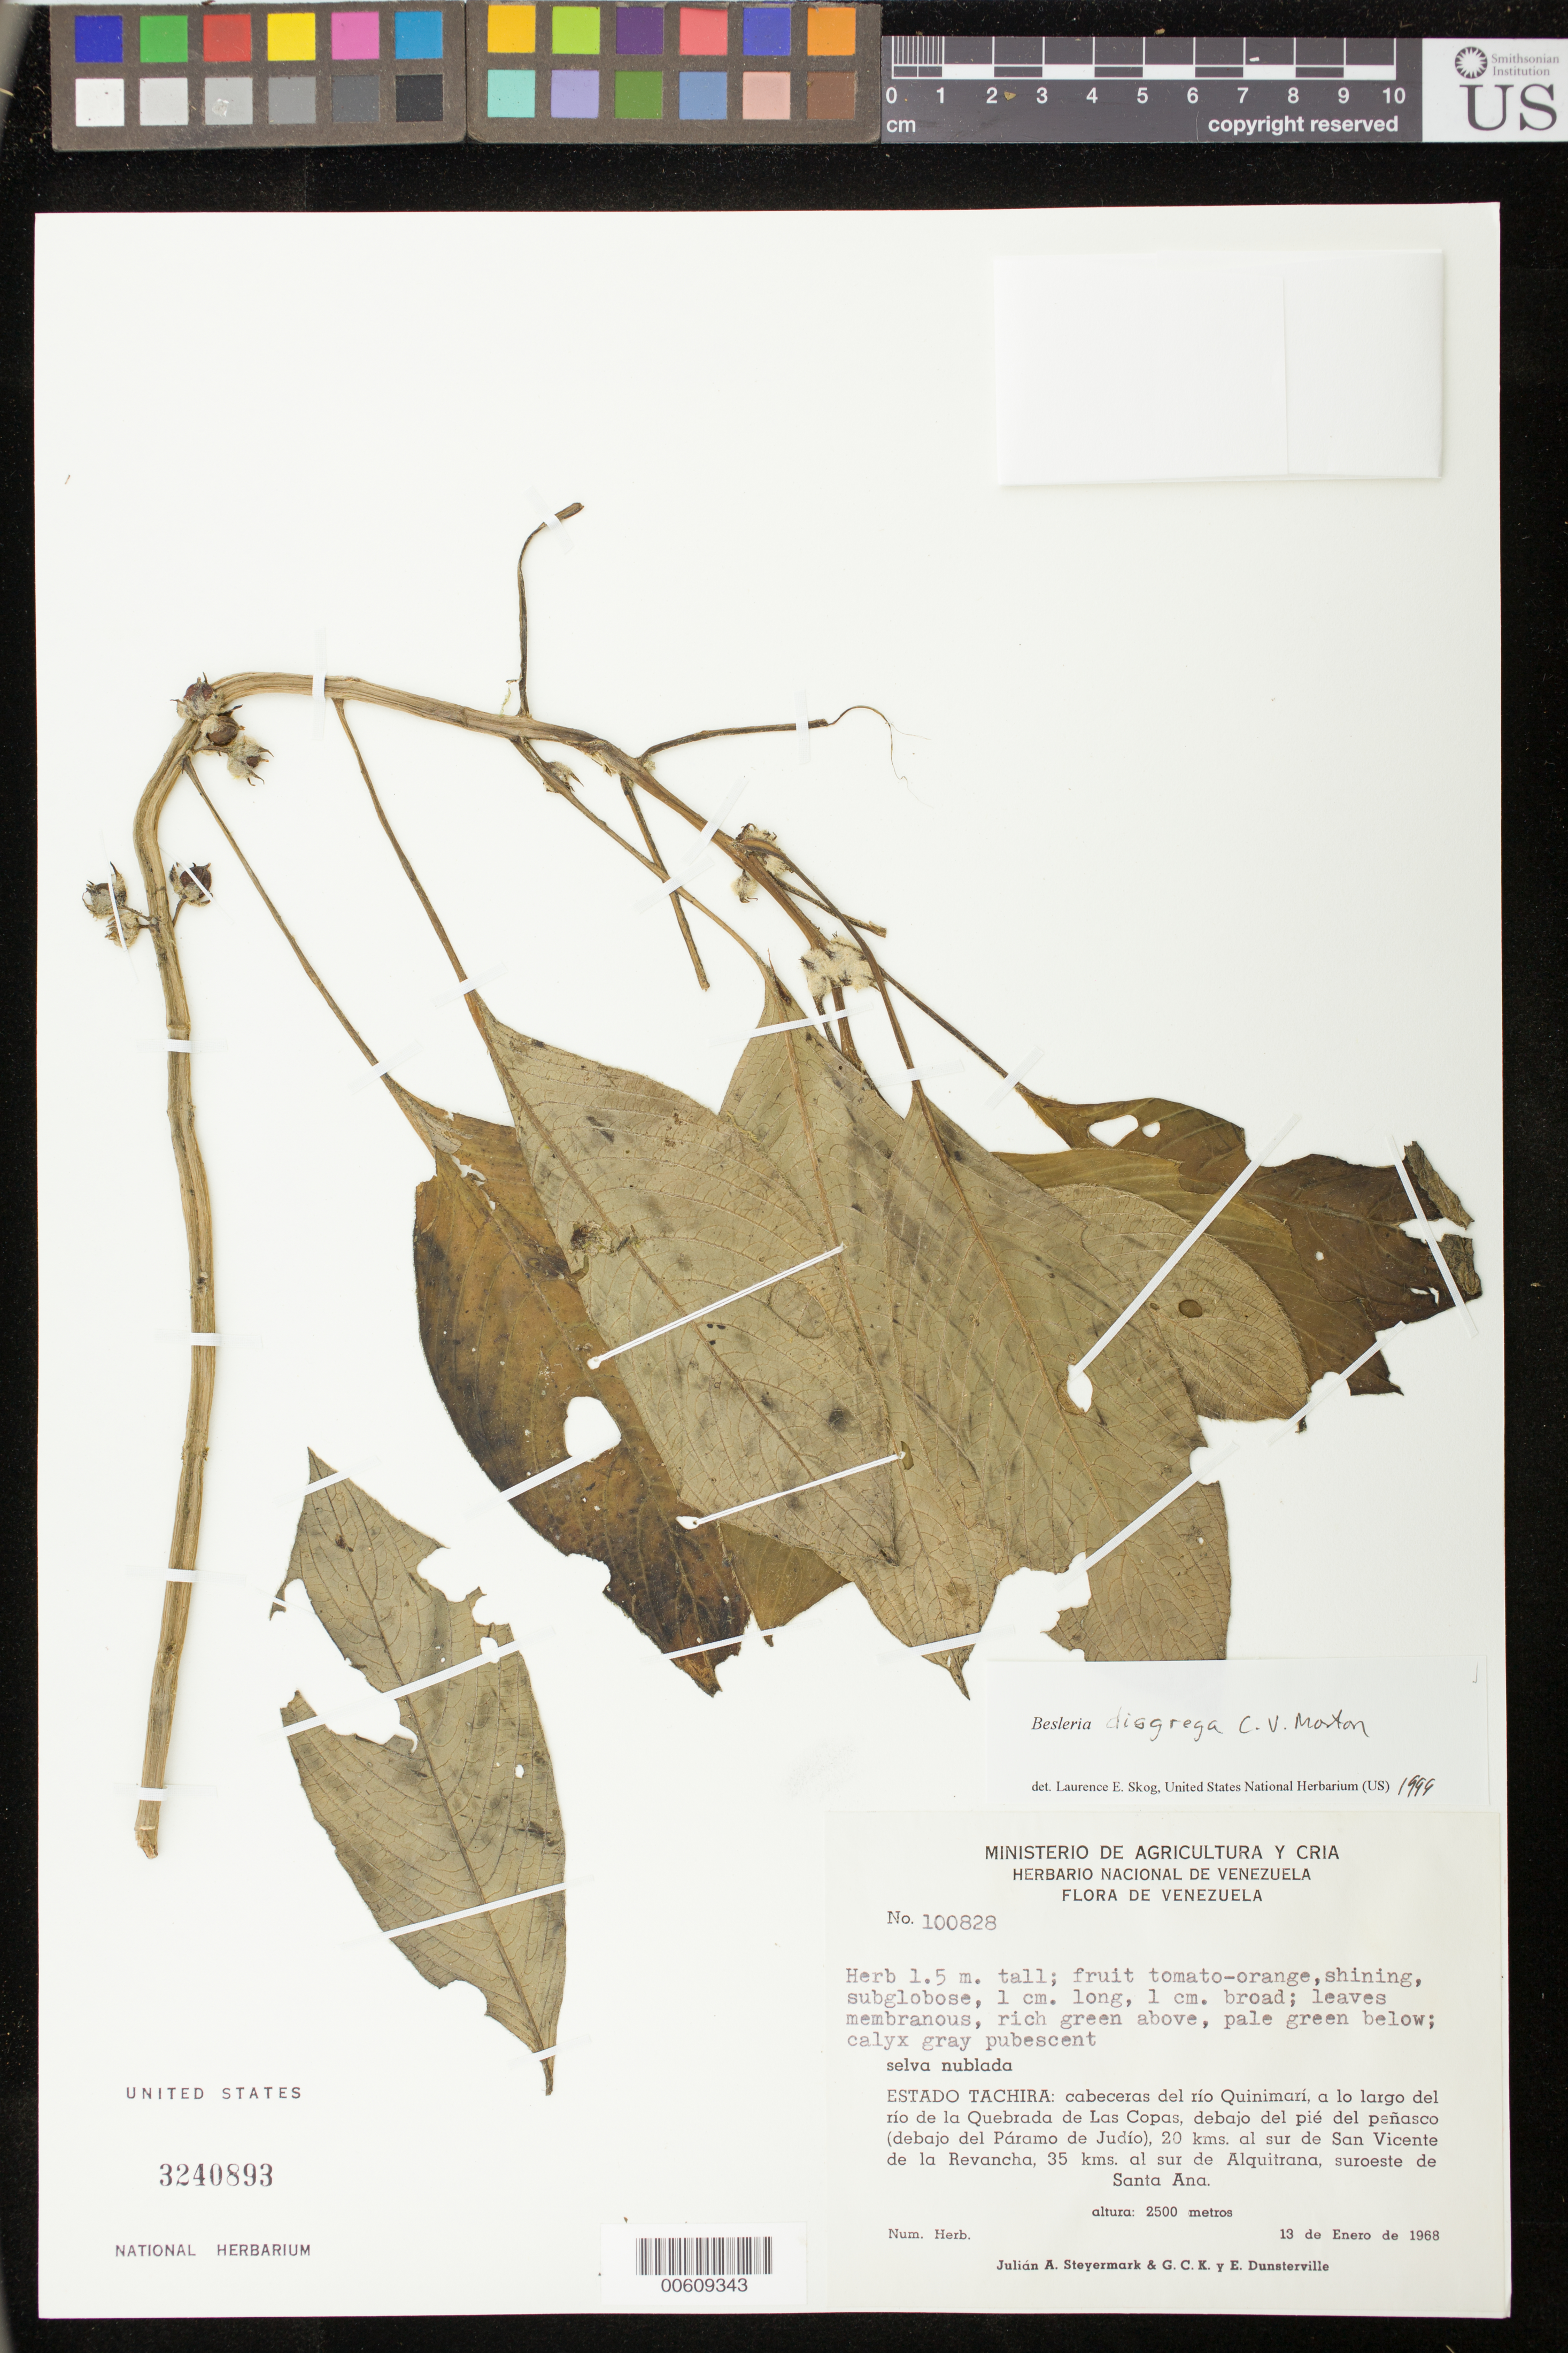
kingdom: Plantae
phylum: Tracheophyta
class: Magnoliopsida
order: Lamiales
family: Gesneriaceae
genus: Besleria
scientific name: Besleria disgrega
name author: C.V. Morton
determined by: Skog, Laurence E.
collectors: J. Steyermark, G. C. K. Dunsterville & E. Dunsterville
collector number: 100828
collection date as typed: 13 Jan 1968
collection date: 1968-01-13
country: Venezuela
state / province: Táchira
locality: Cabeceras del río Quinimarí, a lo largo del río de la Quebrada de Las Copas, debajo del pié del peñasco (debajo del Páramo de Judío), 20 km al S de San Vicente de la Revancha, 35 km al S de Alquitrana, SW de Santa Ana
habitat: Selva nublada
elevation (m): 2500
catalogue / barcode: US 3240893